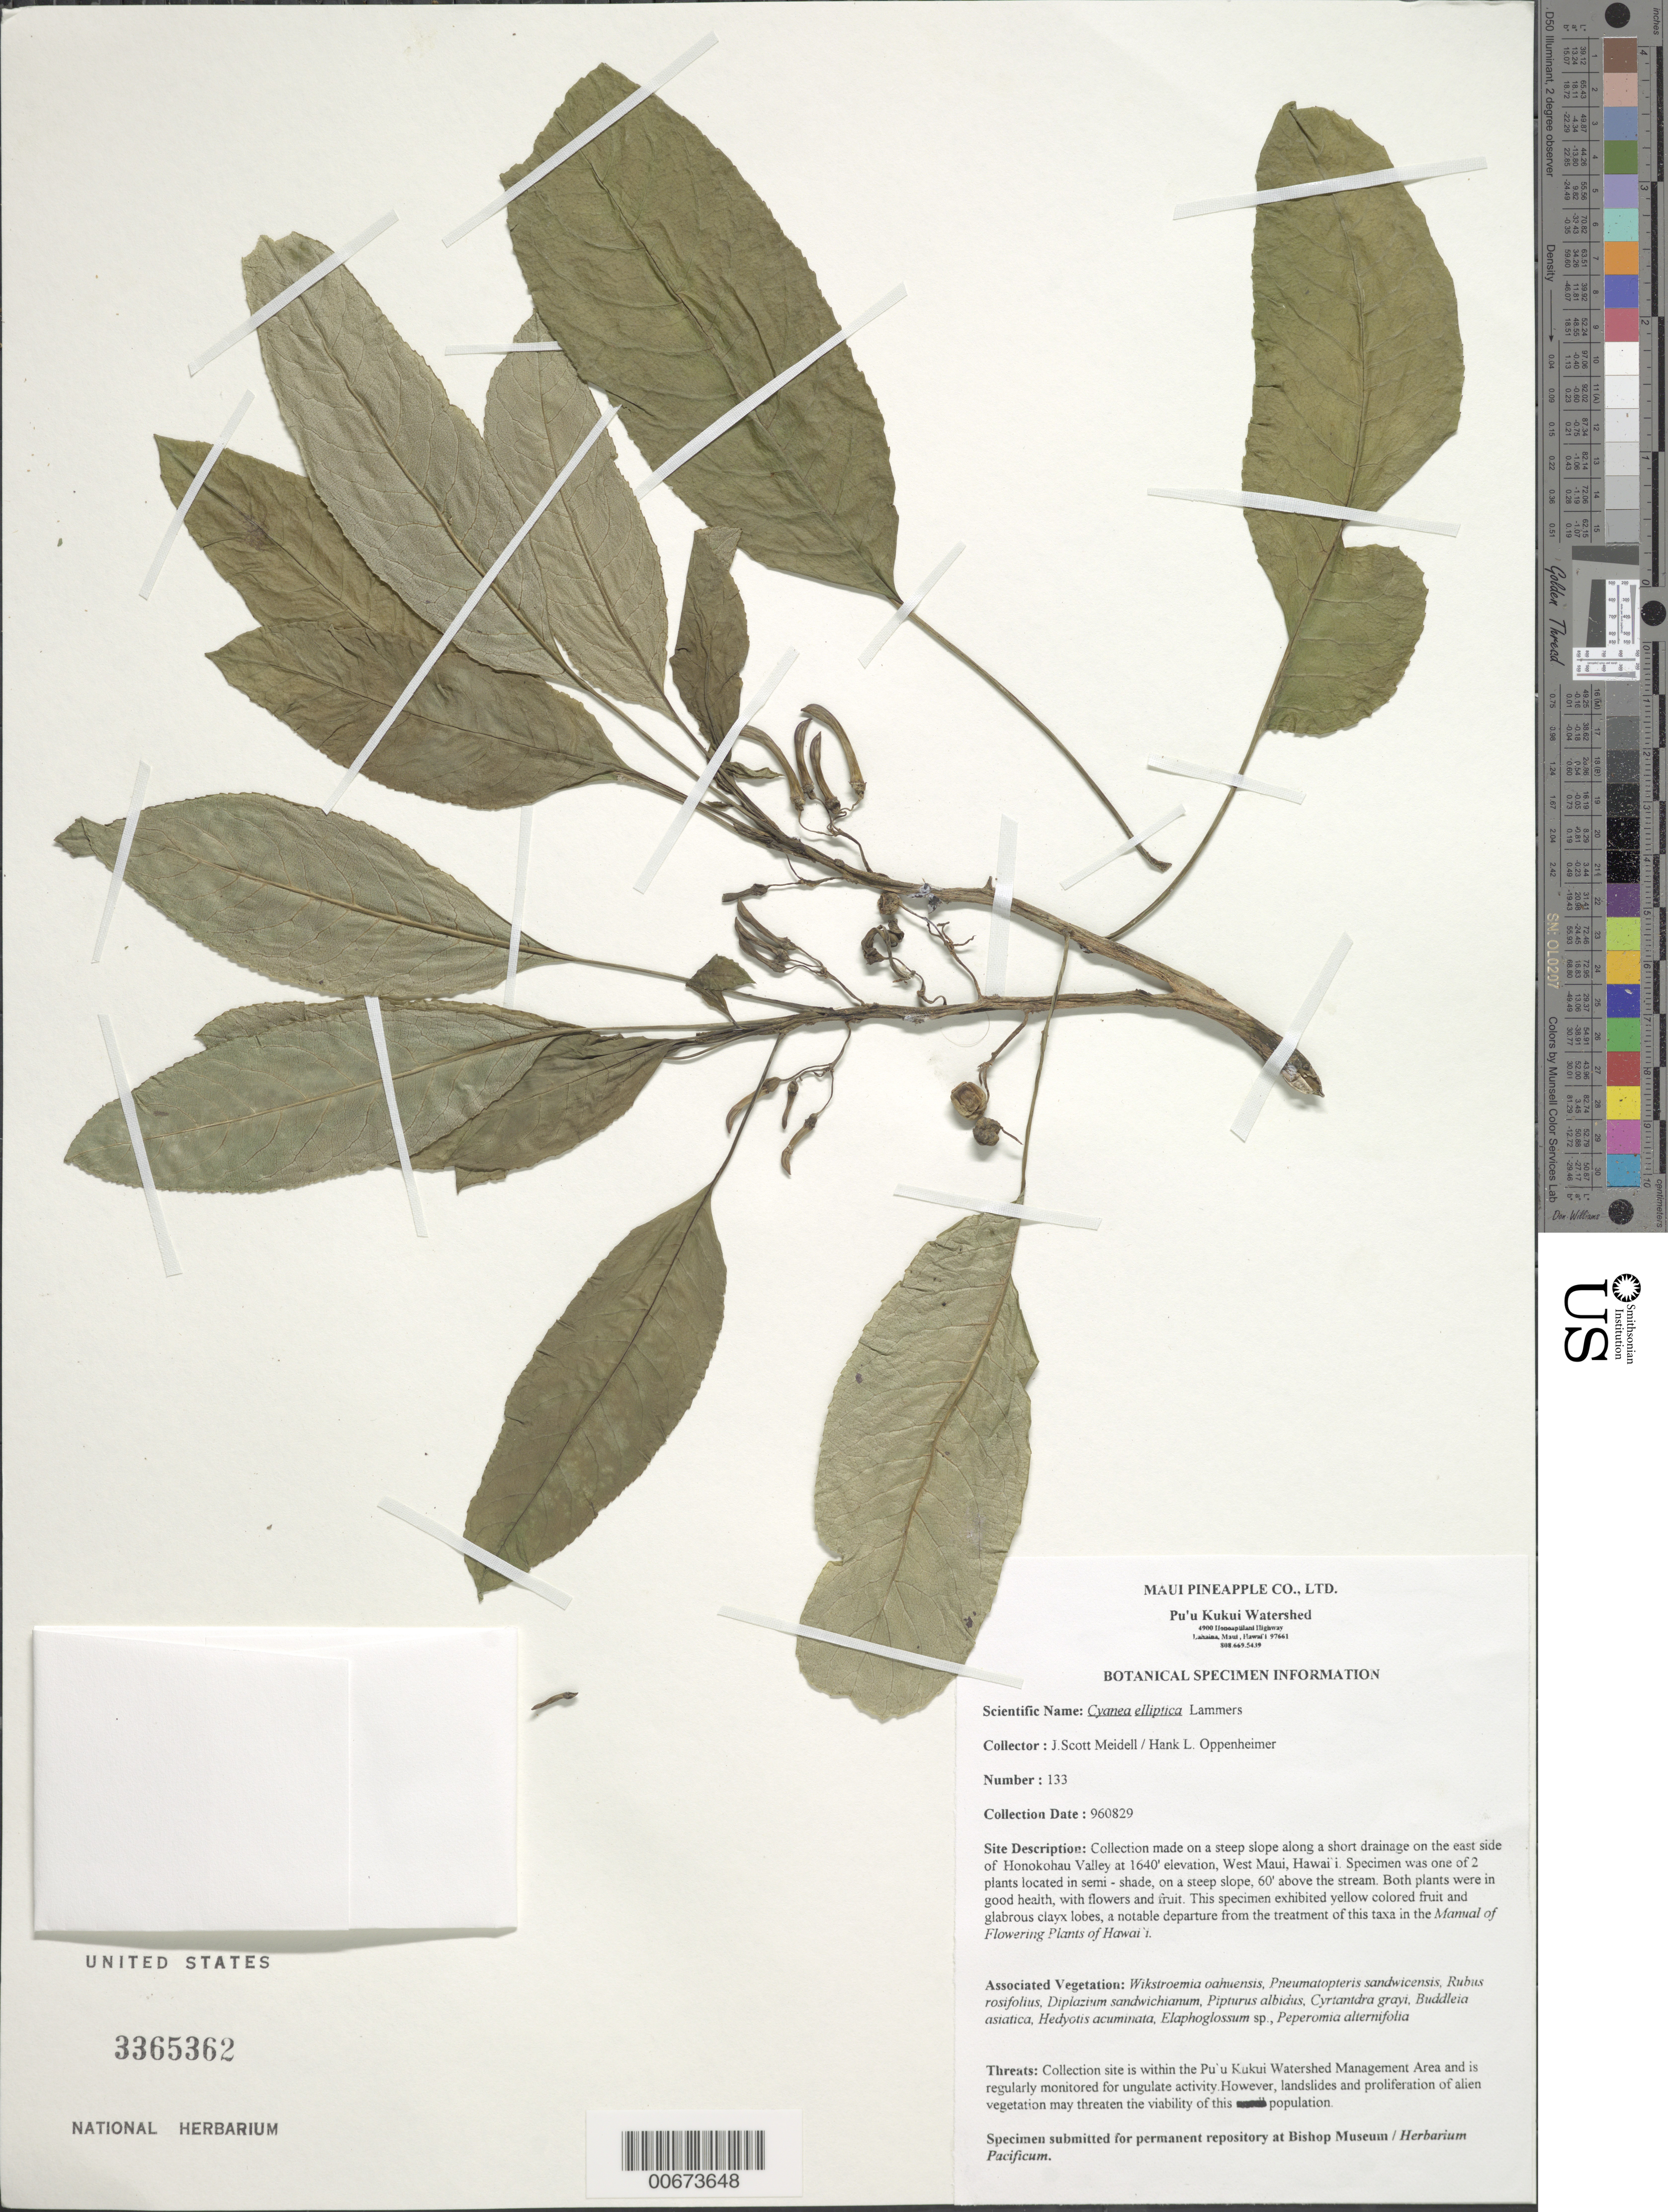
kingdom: Plantae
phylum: Tracheophyta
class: Magnoliopsida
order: Asterales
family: Campanulaceae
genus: Cyanea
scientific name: Cyanea elliptica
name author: (Rock) Lammers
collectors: J. Meidell & H. L. Oppenheimer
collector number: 133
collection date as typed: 29 Aug 1996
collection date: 1996-08-29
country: United States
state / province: Hawaii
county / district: Maui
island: Maui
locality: West Maui, steep slope along a short drainage on the east side of Honokohau Valley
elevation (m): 500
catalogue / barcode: US 3356362